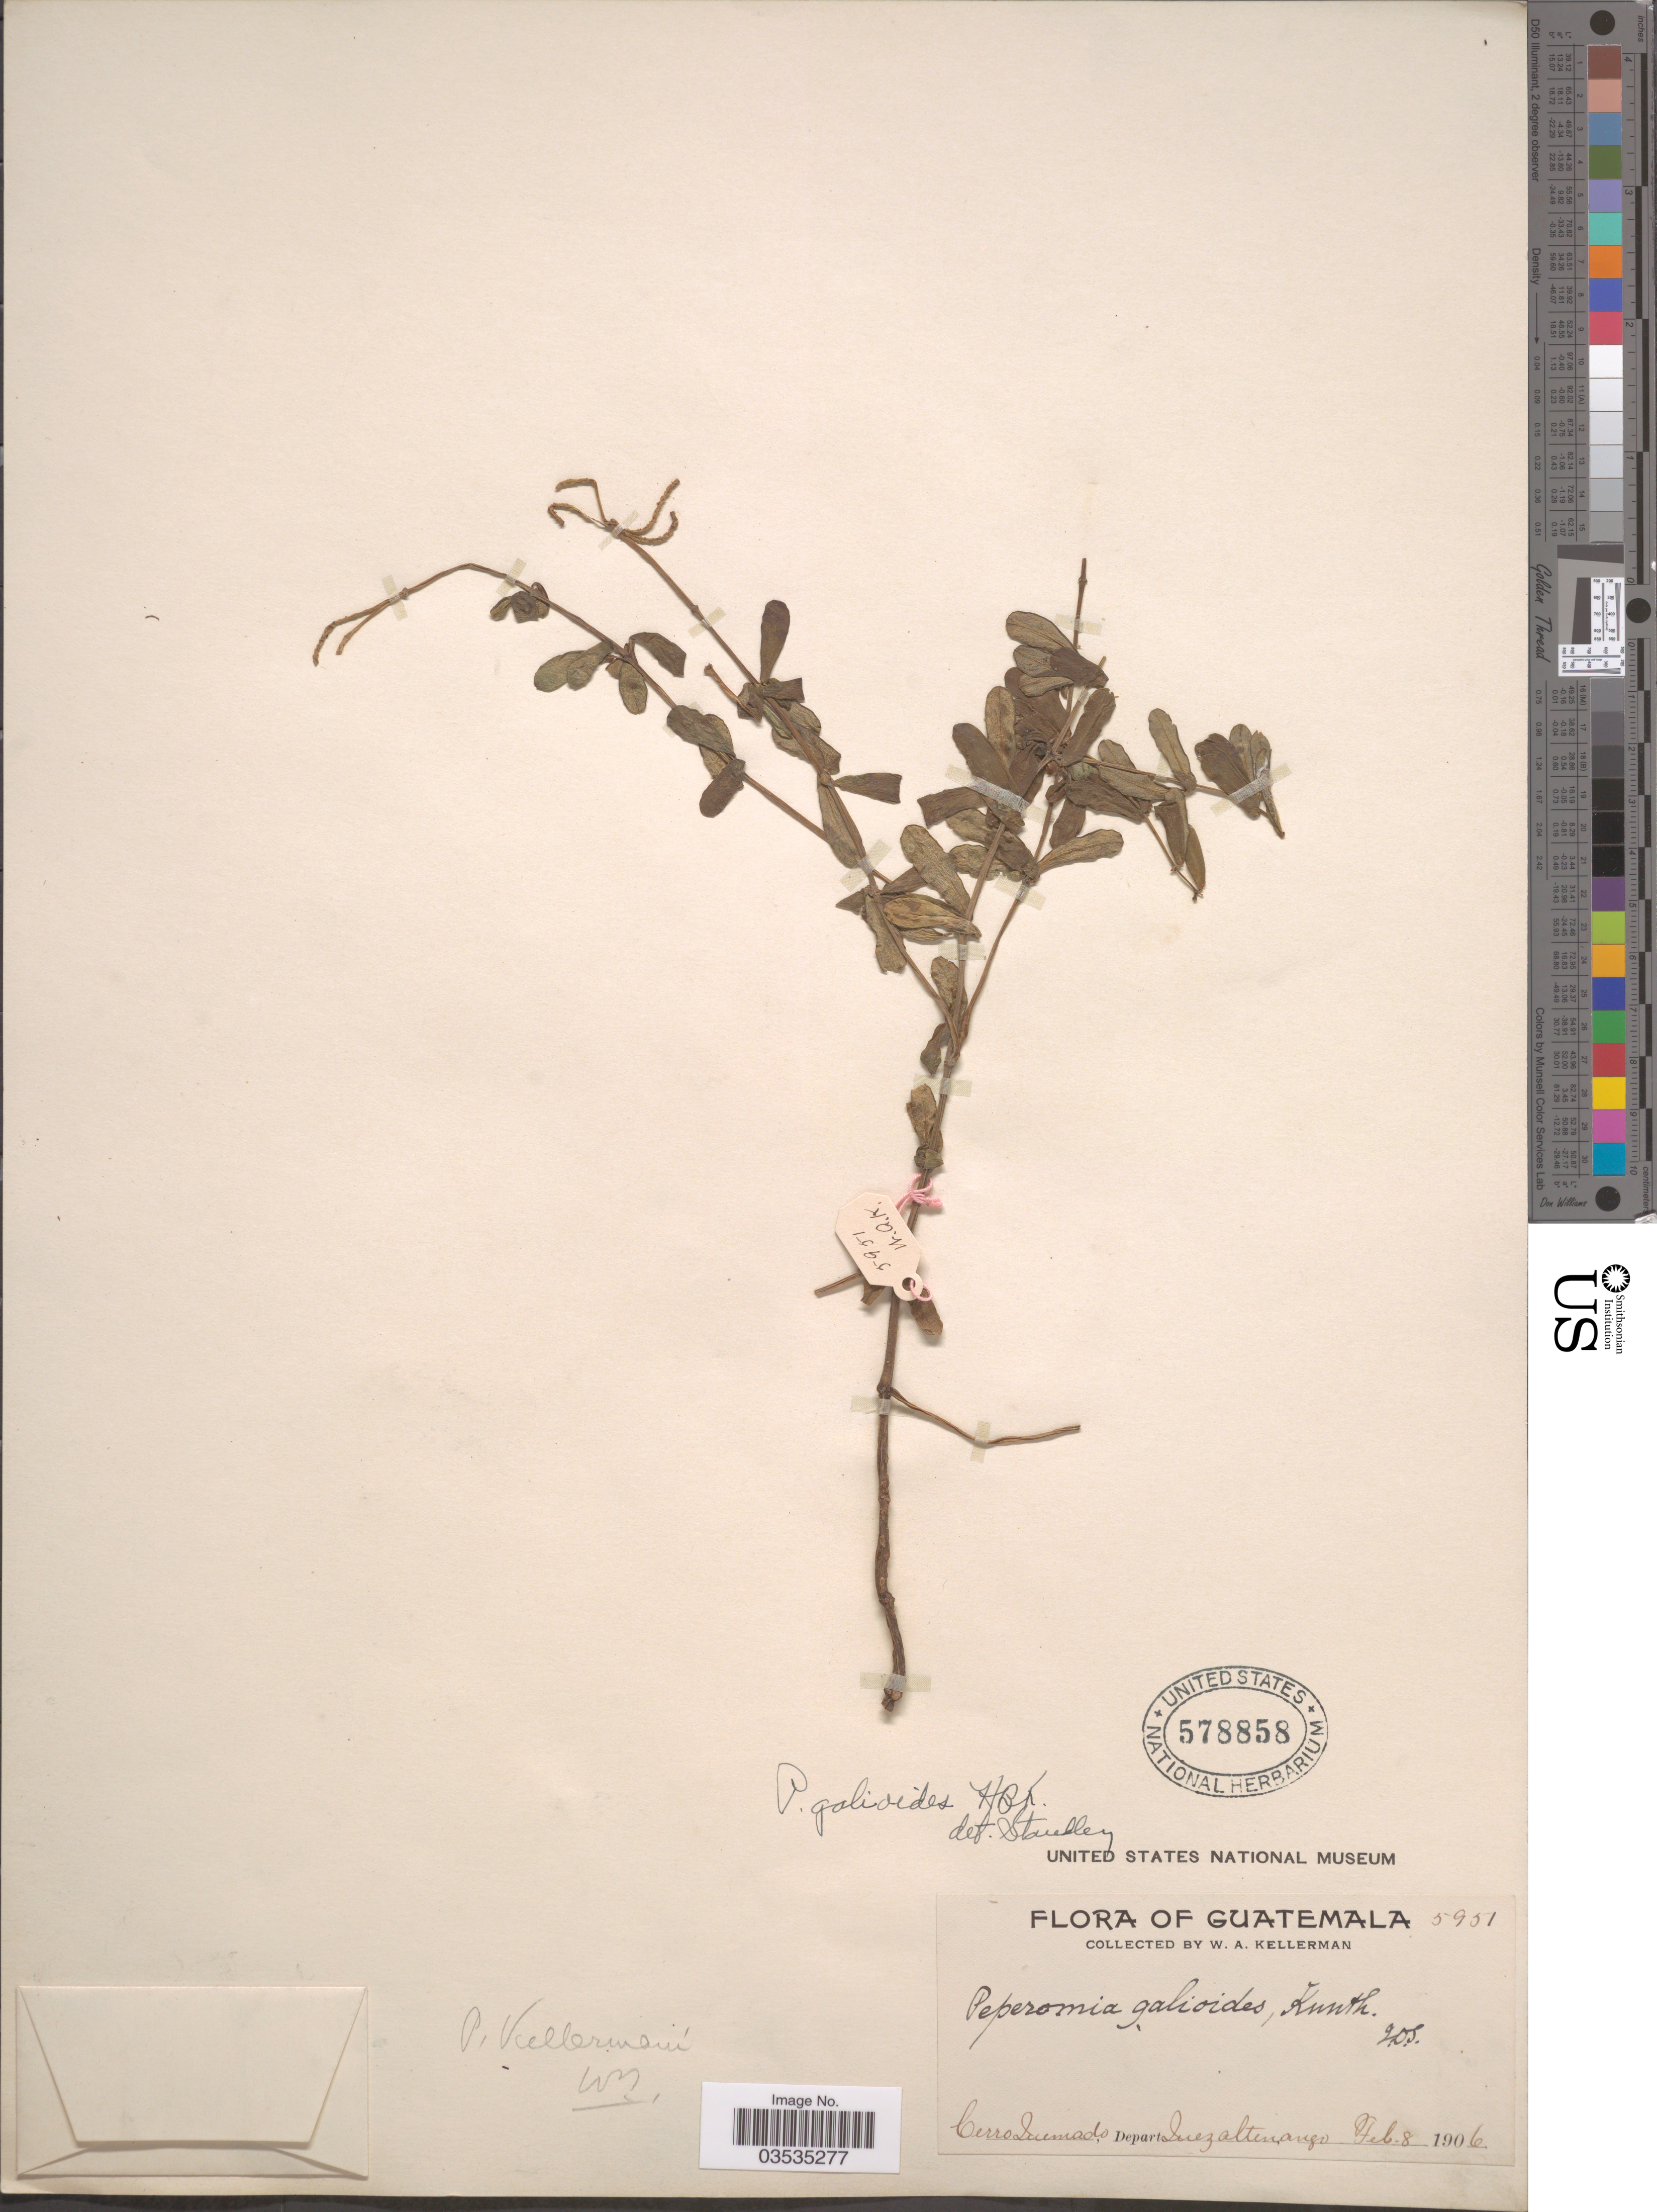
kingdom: Plantae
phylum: Tracheophyta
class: Magnoliopsida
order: Piperales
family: Piperaceae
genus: Peperomia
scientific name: Peperomia galioides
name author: Kunth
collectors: W. Kellerman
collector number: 5951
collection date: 1906-02-08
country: Guatemala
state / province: Quetzaltenango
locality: Cerro Quemado. Depart. Quezaltenango.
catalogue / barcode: US 578858